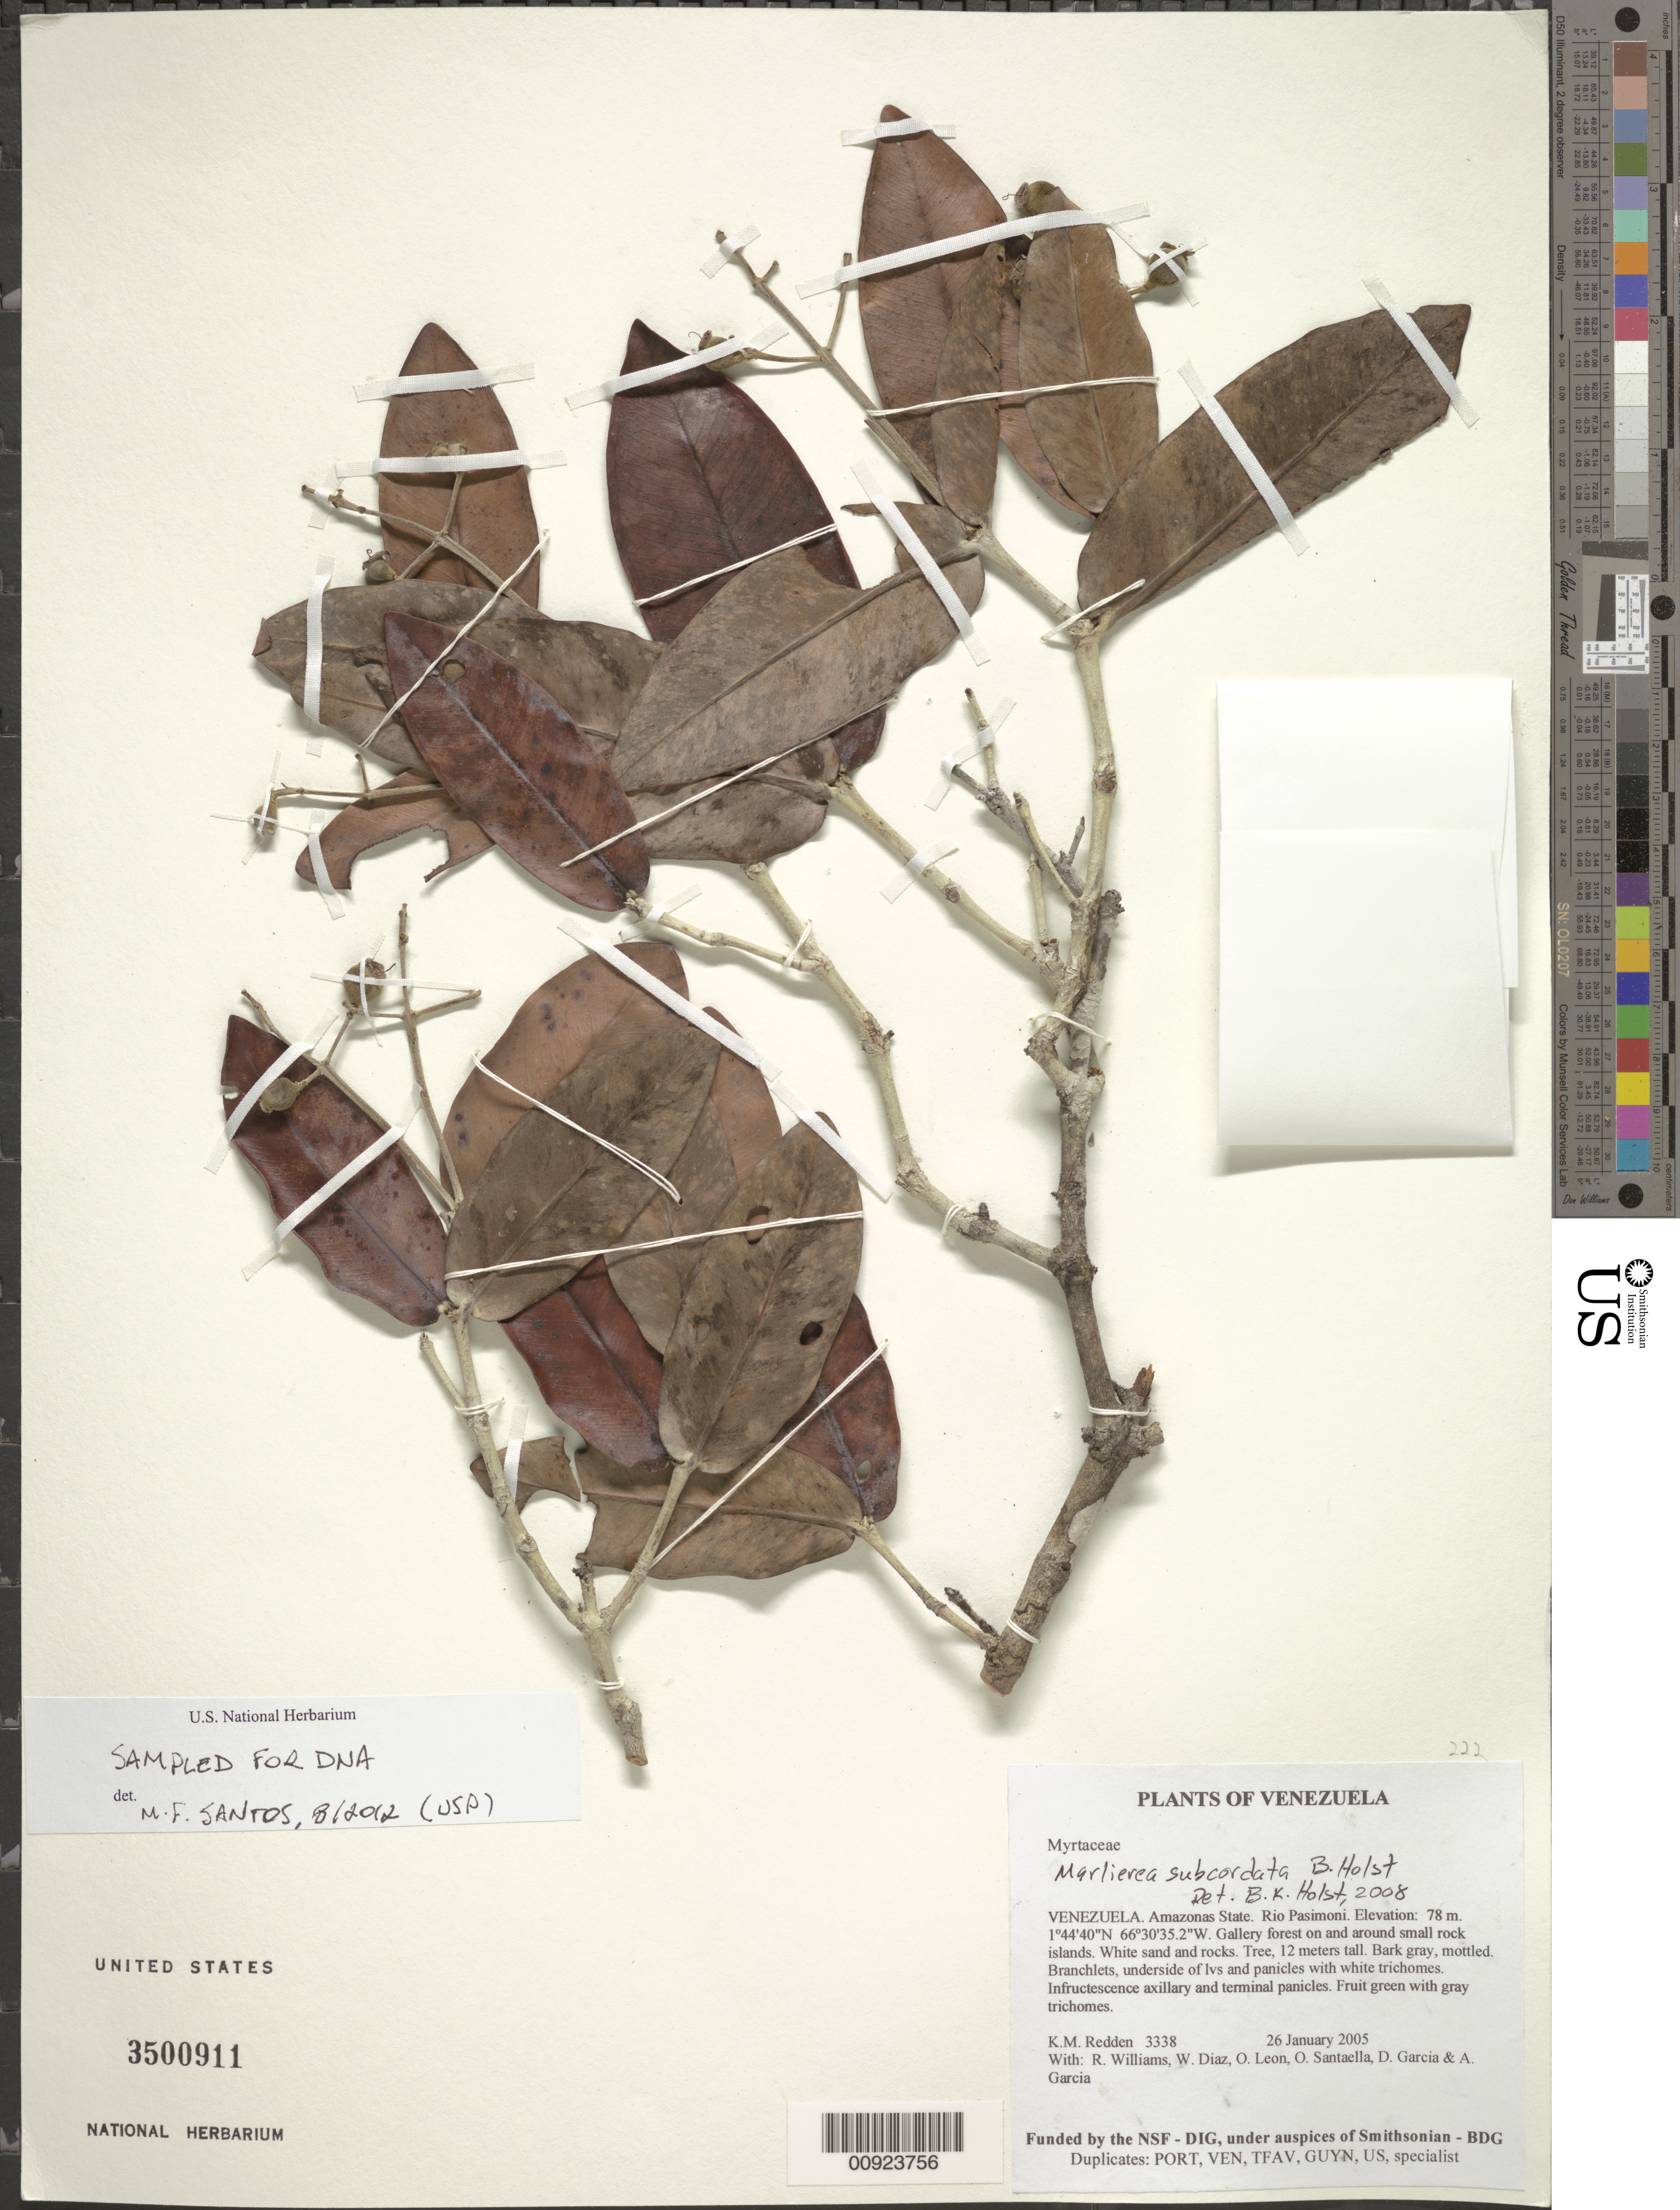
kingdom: Plantae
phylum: Tracheophyta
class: Magnoliopsida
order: Myrtales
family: Myrtaceae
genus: Myrcia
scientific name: Myrcia holstii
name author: E. Lucas & C.E. Wilson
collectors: K. M. Redden, R. Williams, W. Díaz P., O. León, O. Santaella, D. Garcia & A. Garcia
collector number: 3338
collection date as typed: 26 January 2005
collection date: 2005-01-26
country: Venezuela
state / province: Amazonas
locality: Rio Pasimoni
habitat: Gallery forest on and around small rock islands. White sand and rocks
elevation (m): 78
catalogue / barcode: US 3500911